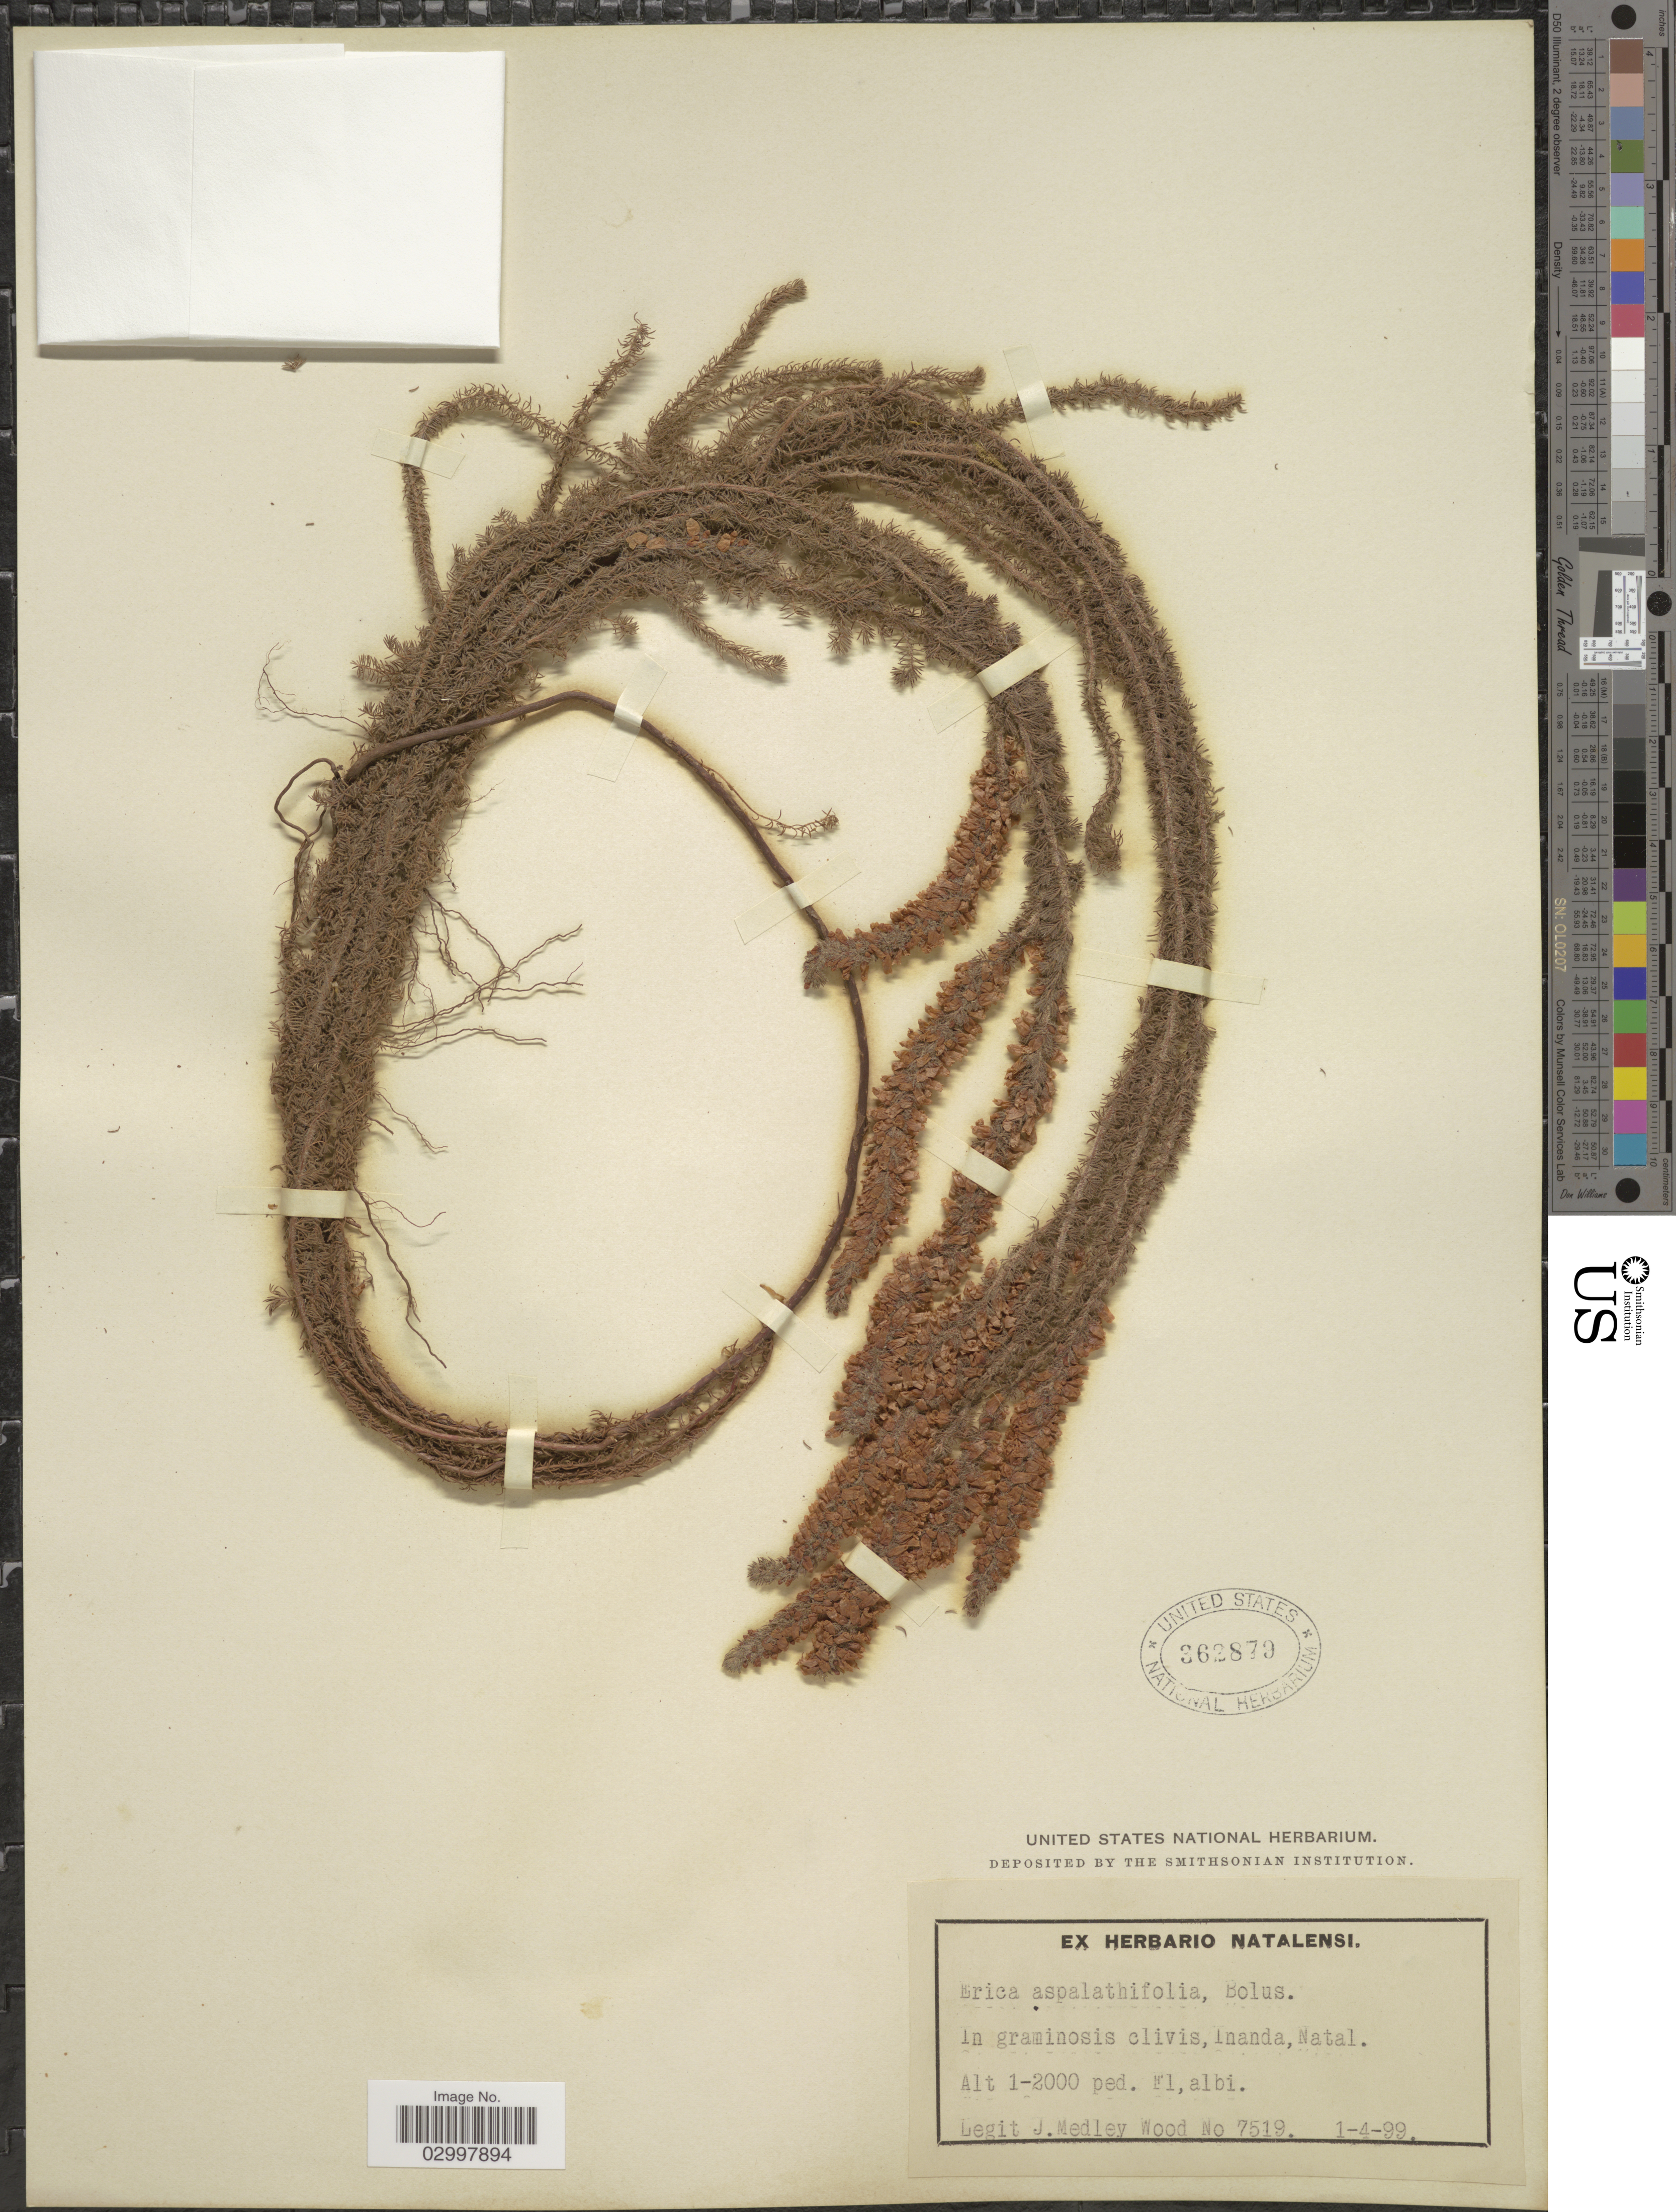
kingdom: Plantae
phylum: Tracheophyta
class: Magnoliopsida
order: Ericales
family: Ericaceae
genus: Erica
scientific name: Erica aspalathifolia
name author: Bolus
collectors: J. M. Wood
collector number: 7519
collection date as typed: Transcribed d/m/y: 1/4/99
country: South Africa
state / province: KwaZulu-Natal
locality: In graminosis clivis, Inanda, Natal.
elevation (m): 305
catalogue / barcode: US 362879